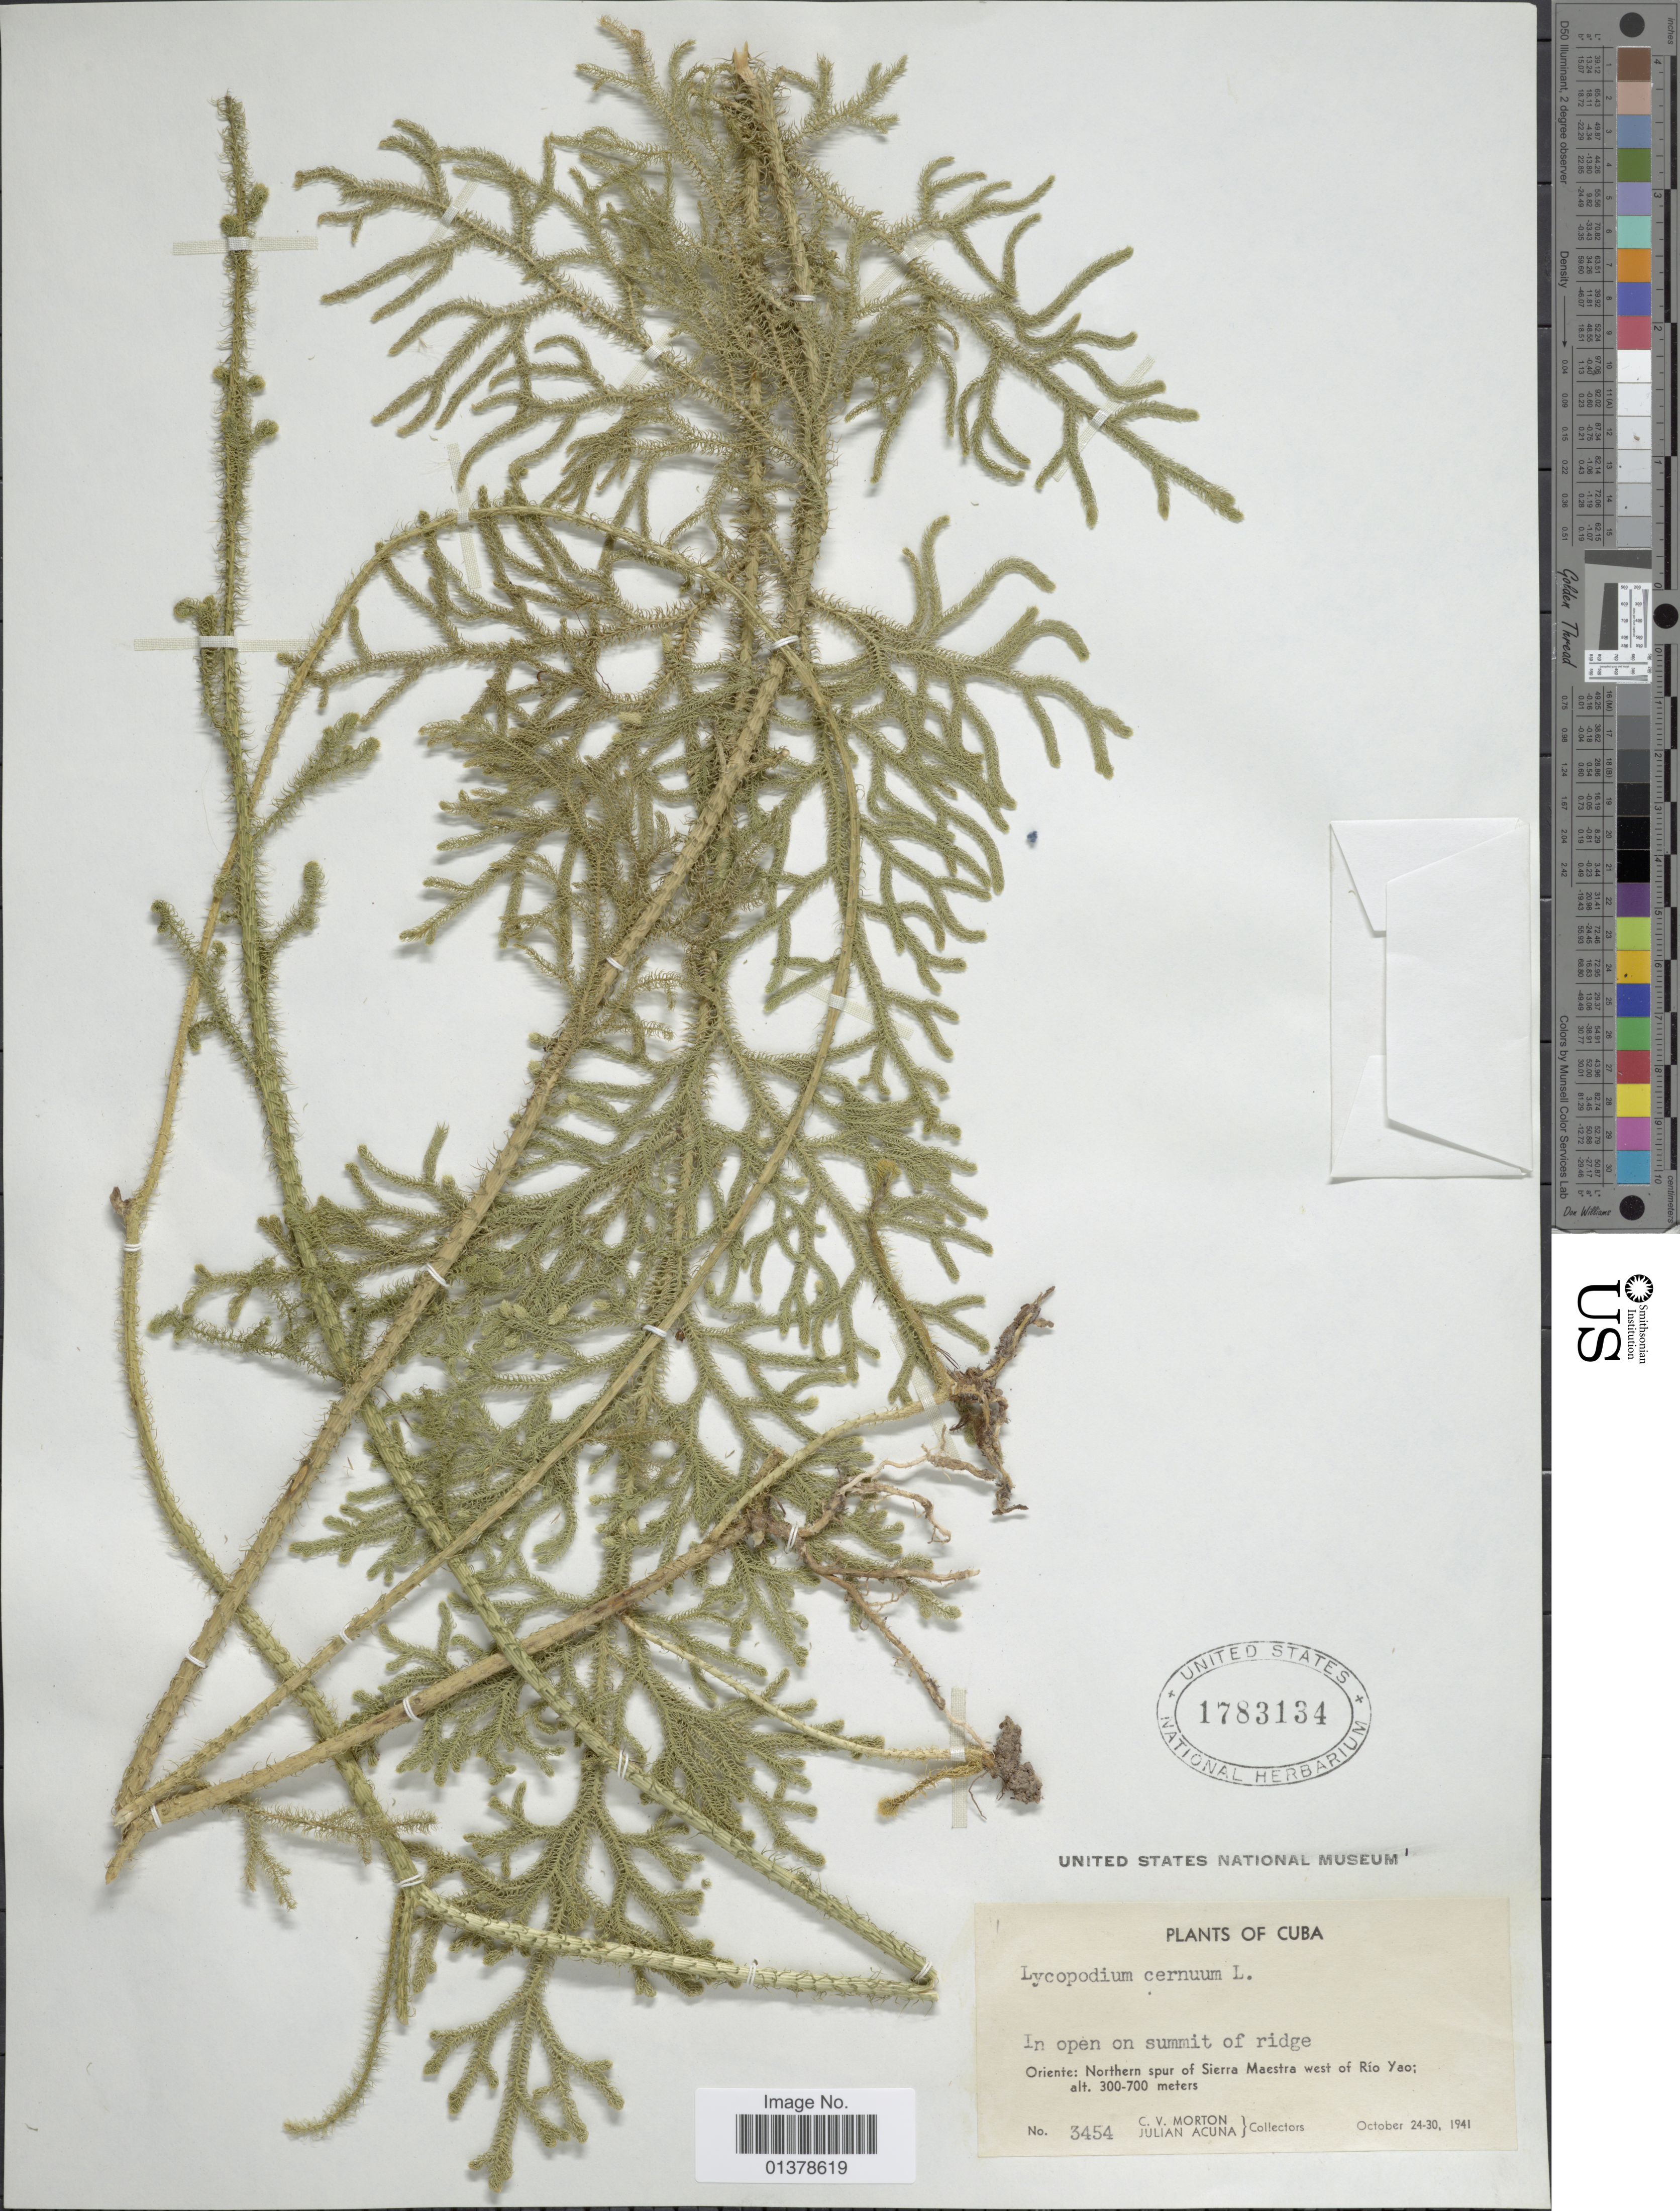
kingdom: Plantae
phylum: Tracheophyta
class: Lycopodiopsida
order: Lycopodiales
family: Lycopodiaceae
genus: Palhinhaea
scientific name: Palhinhaea cernua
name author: (L.) Vasc. & Franco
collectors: C. V. Morton & J. B. Acuña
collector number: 3454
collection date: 1941-10-24/1941-10-30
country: Cuba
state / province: Oriente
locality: In open on summit ridge, Northern spur of Sierra Maestra west of Rio Yao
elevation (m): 300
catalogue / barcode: US 1783134